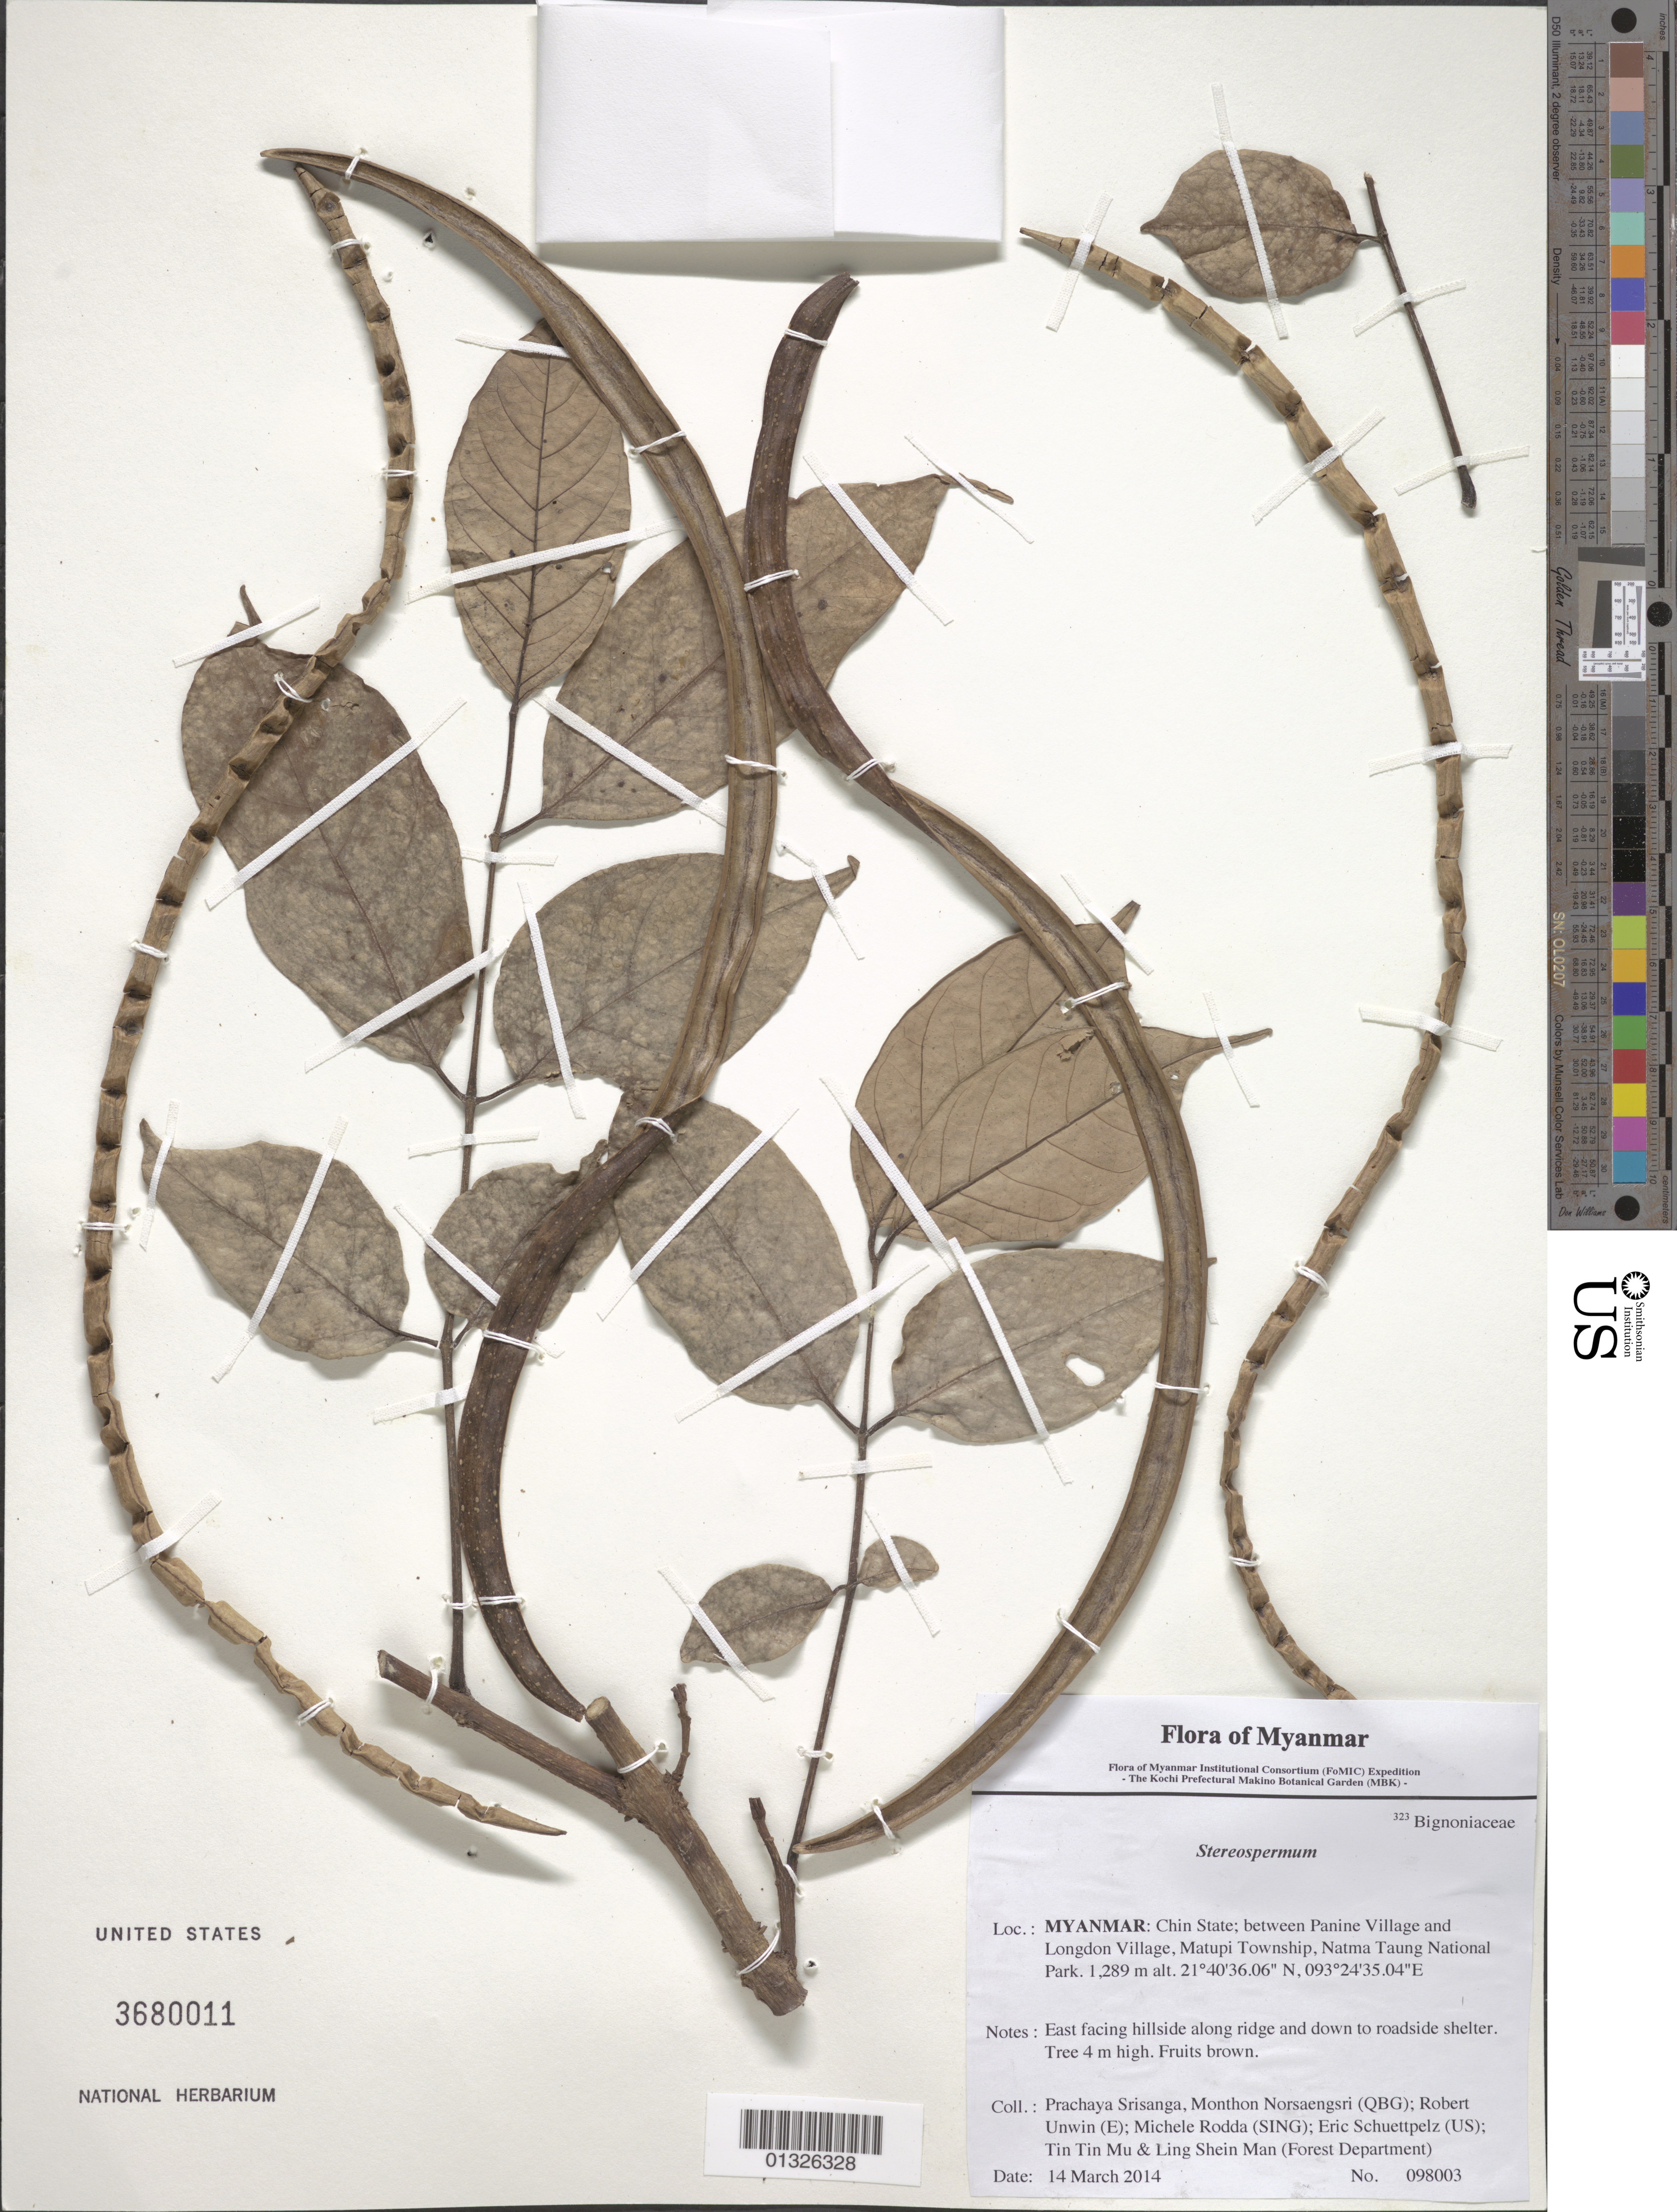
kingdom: Plantae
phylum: Tracheophyta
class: Magnoliopsida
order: Lamiales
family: Bignoniaceae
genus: Stereospermum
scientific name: Stereospermum sp.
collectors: P. Srisanga, M. Norsaengsri, R. Unwin, M. Rodda, E. Schuettpelz, Tin Tin Mu & Ling Shein Man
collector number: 98003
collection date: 2014-03-14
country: Myanmar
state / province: Chin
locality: Between Panine Village and Longdon Village, Matupi Township, Natma Taung National Park.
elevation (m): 1289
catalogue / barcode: US 3680011